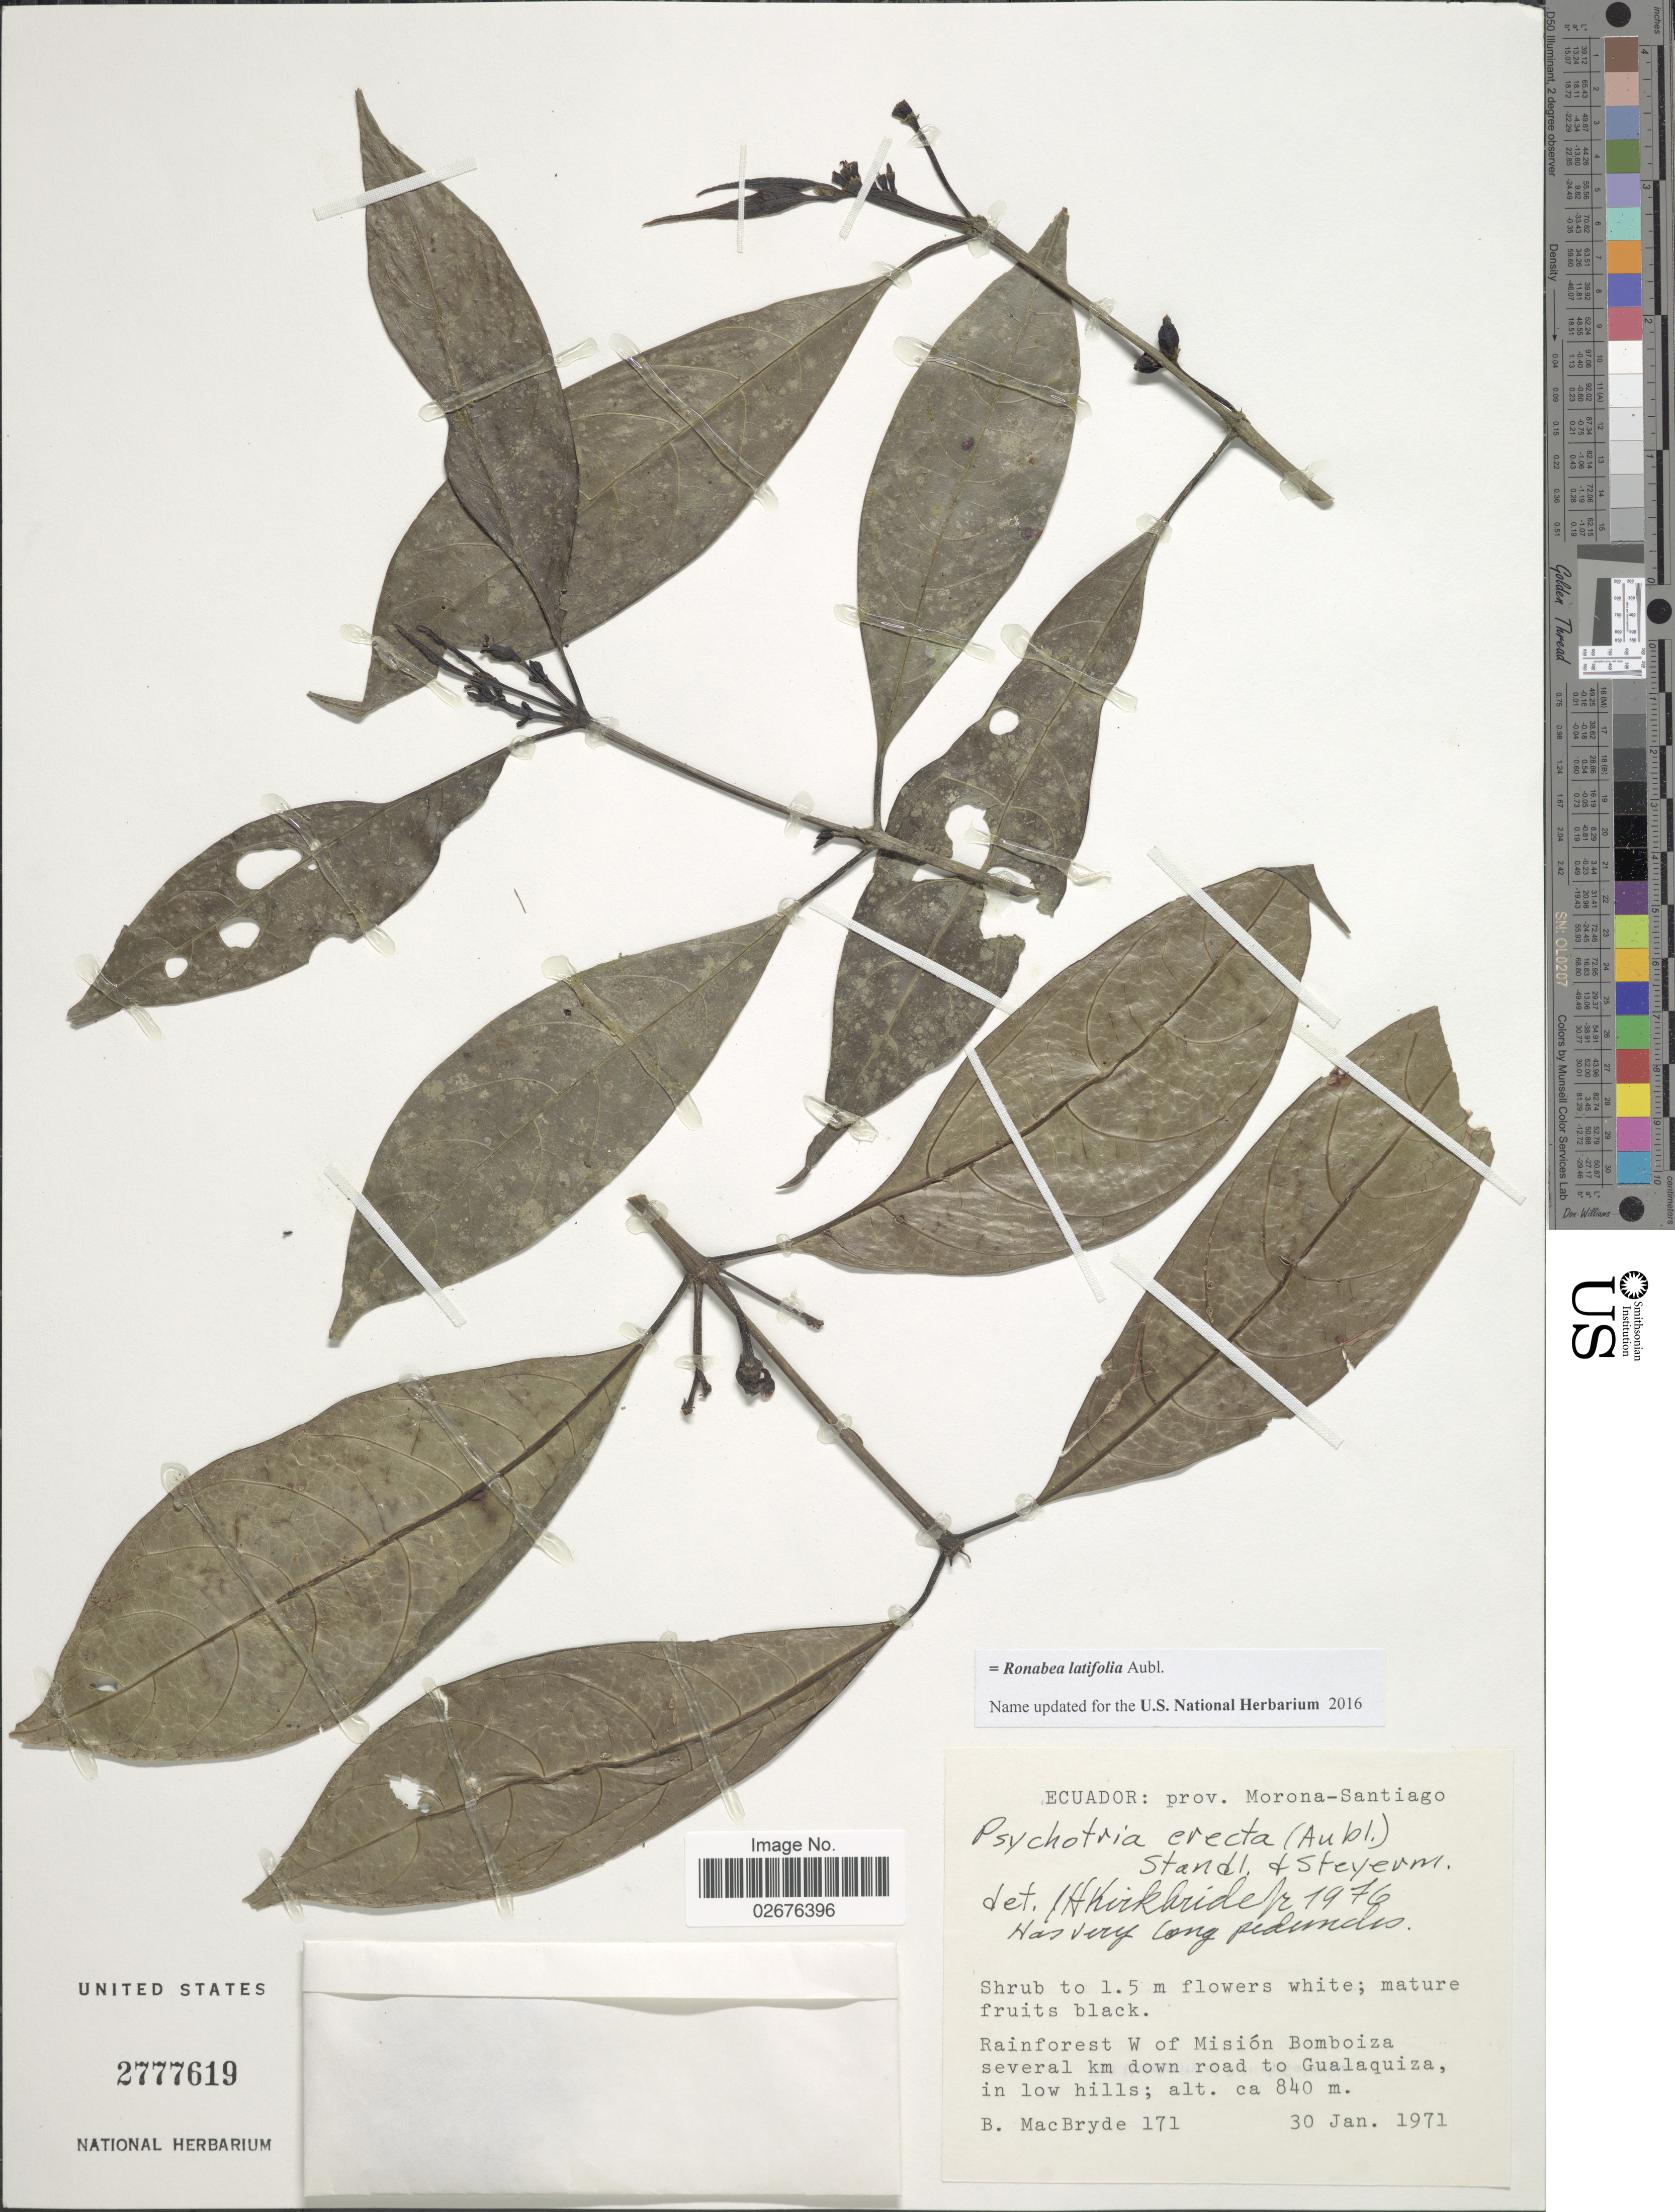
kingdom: Plantae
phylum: Tracheophyta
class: Magnoliopsida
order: Gentianales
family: Rubiaceae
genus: Ronabea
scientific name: Ronabea latifolia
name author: Aubl.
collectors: B. MacBryde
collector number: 171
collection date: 1971-01-30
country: Ecuador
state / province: Morona-Santiago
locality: Rainforest W of Mision Bomboiza several km down road to Gualaquiza, in low hills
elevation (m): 840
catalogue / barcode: US 2777619